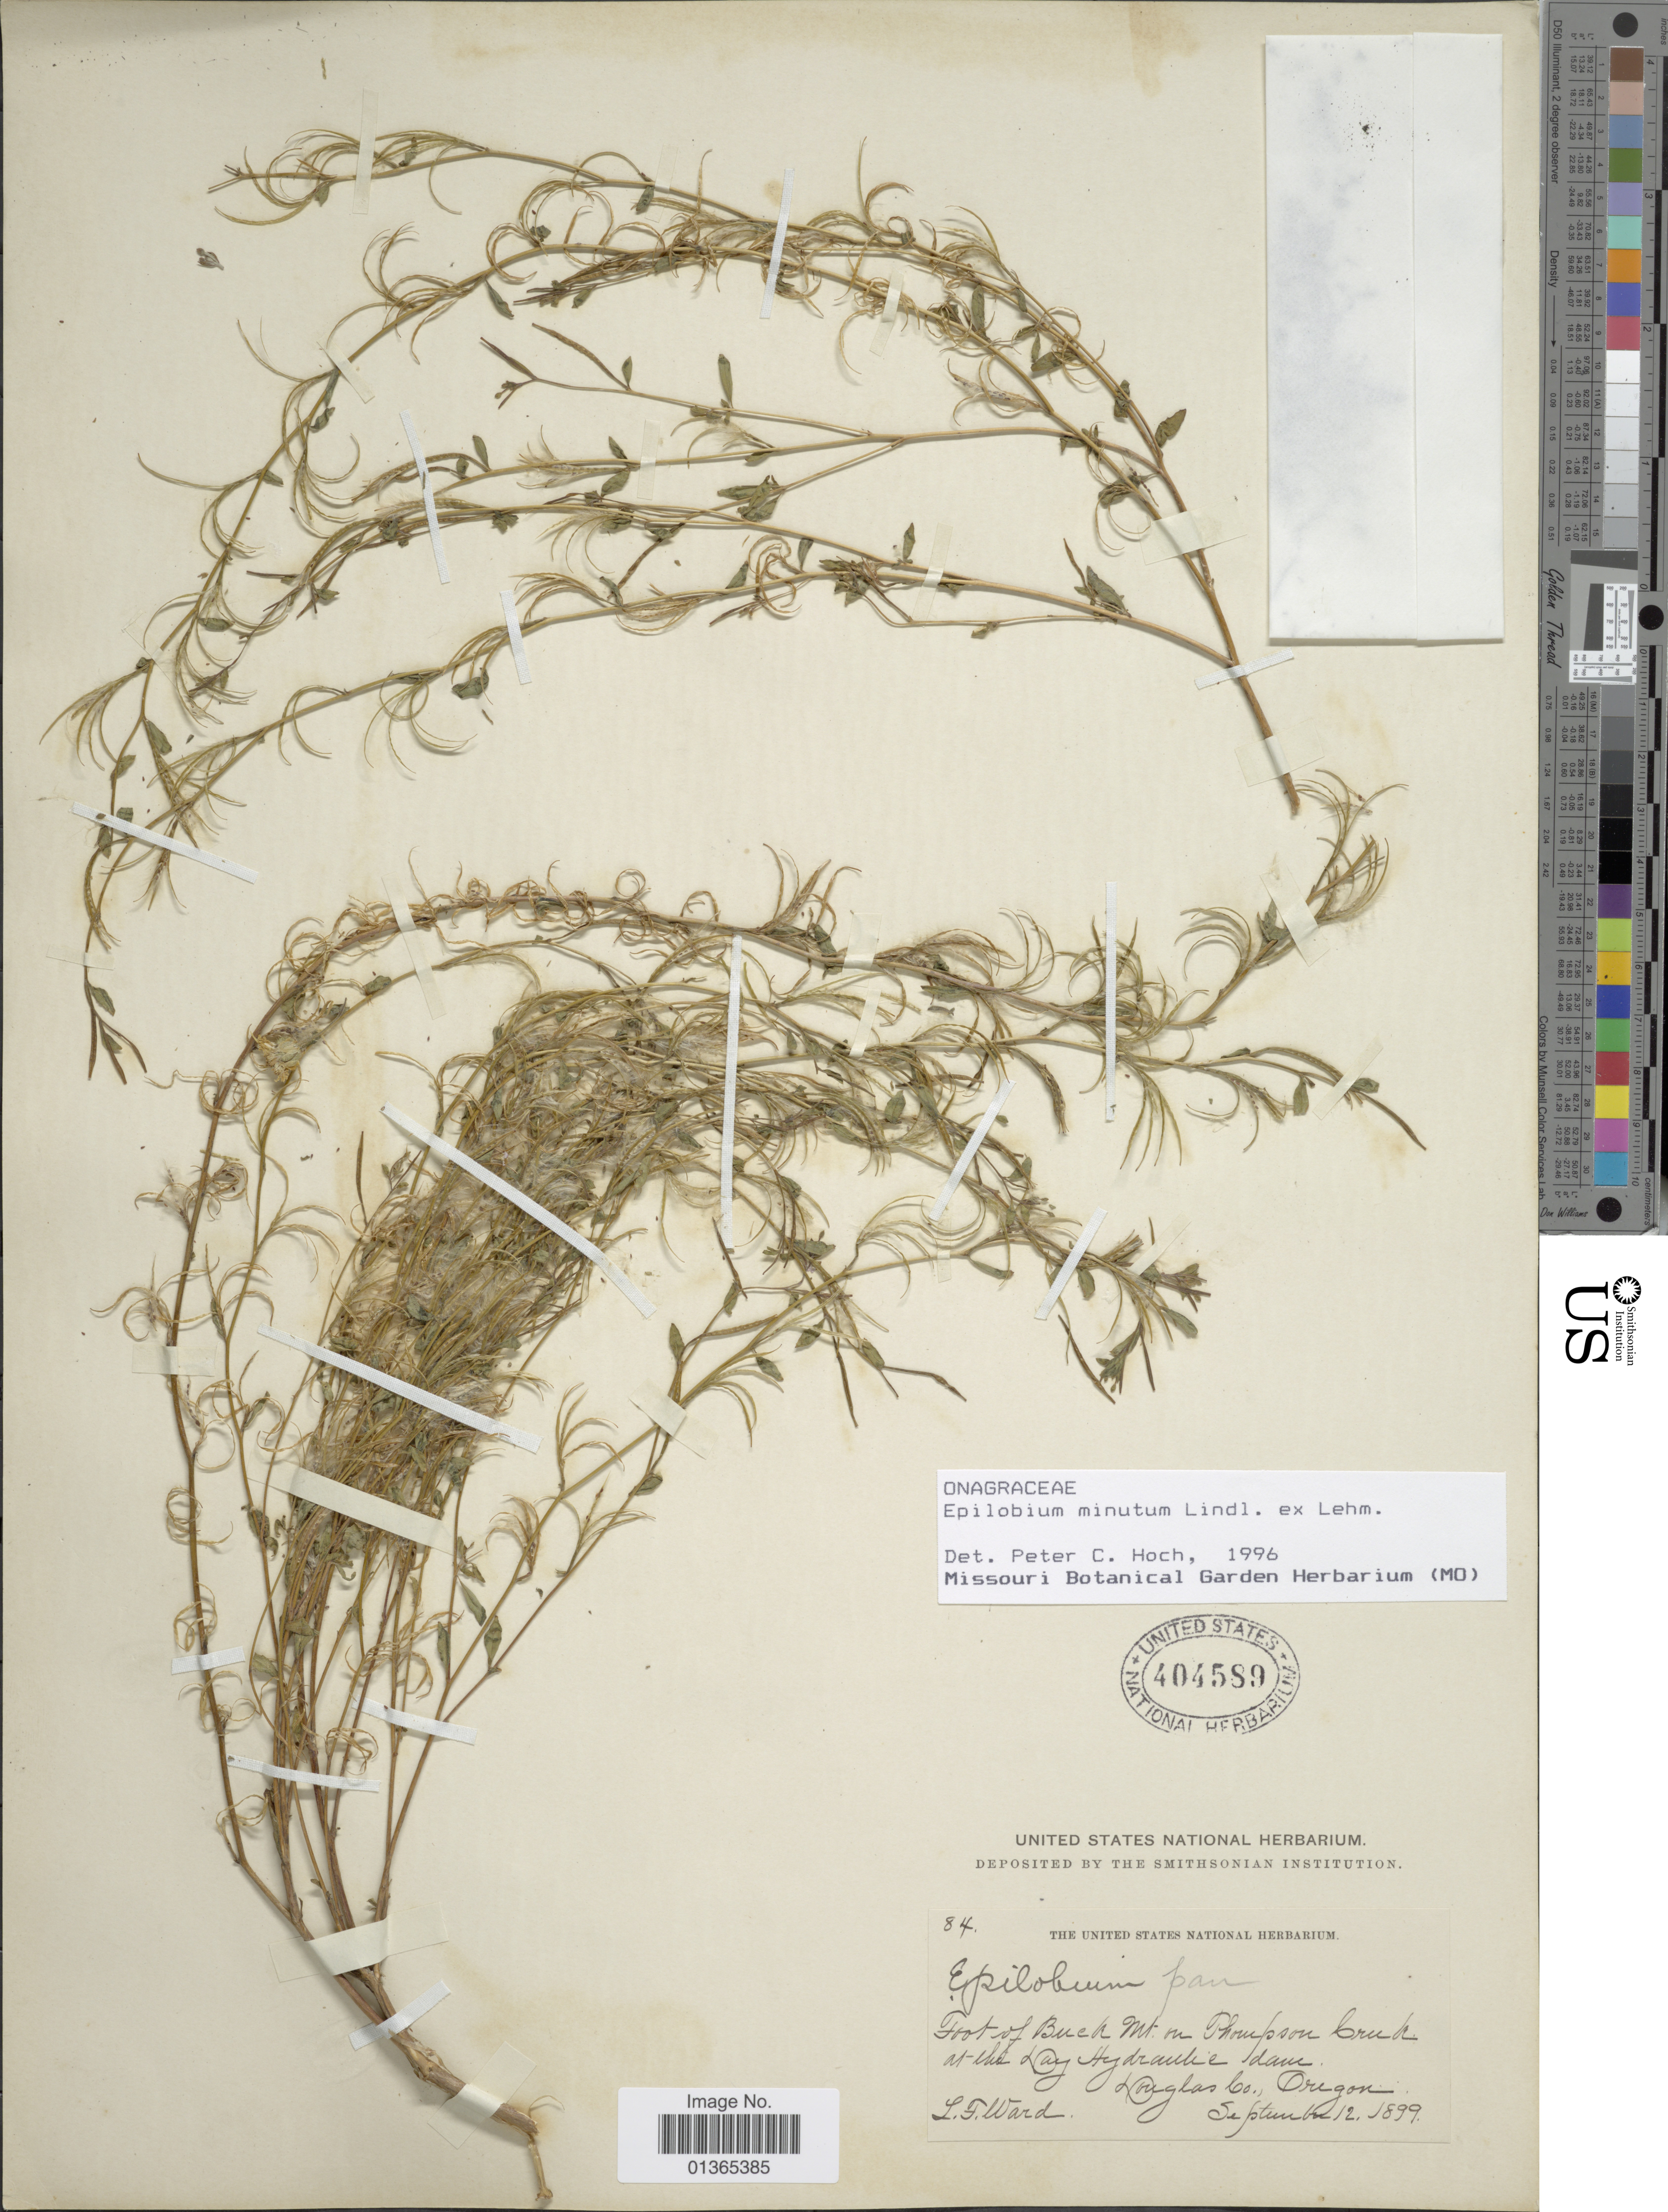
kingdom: Plantae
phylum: Tracheophyta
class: Magnoliopsida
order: Myrtales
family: Onagraceae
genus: Epilobium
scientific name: Epilobium minutum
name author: Lindl. ex Lehm.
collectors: L. Ward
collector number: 84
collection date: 1899-09-12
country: United States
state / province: Oregon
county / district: Douglas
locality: Foot of Buck Mt. on Thompson Creek at the Day Hydraulic dam, Douglas Co.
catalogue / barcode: US 404589